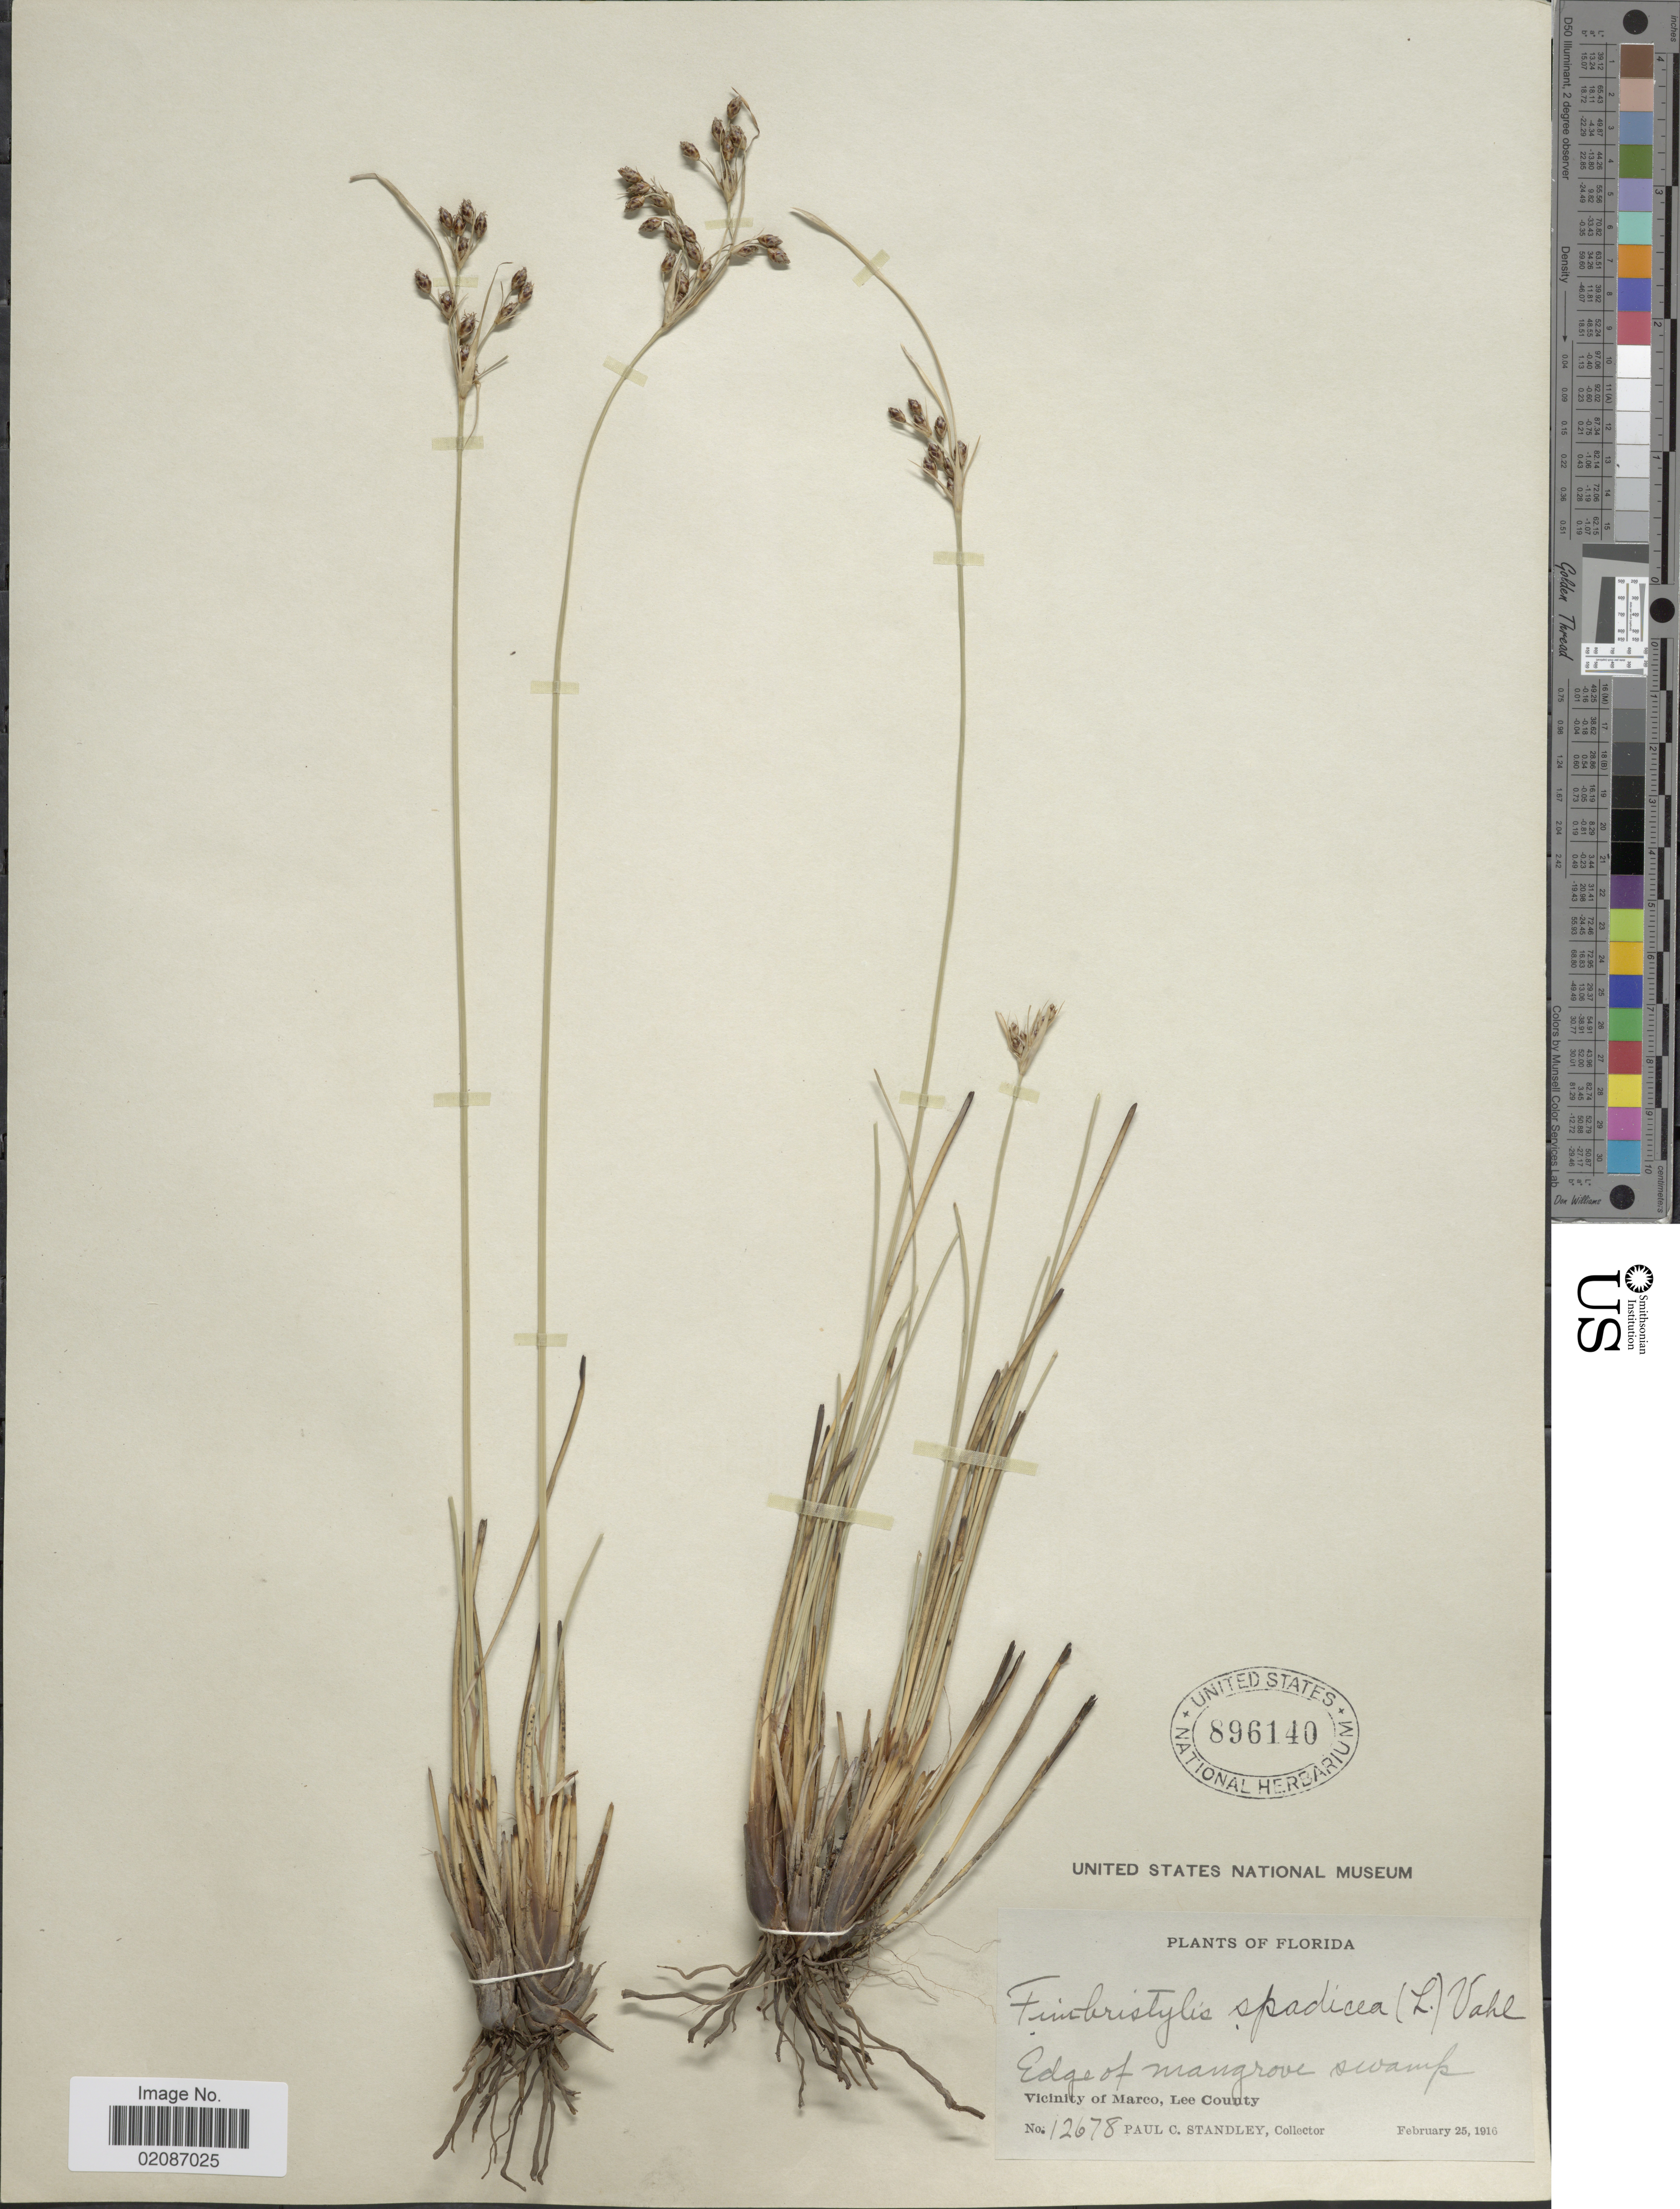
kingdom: Plantae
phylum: Tracheophyta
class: Liliopsida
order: Poales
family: Cyperaceae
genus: Fimbristylis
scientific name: Fimbristylis puberula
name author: (Michx.) Vahl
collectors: P. C. Standley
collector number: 12678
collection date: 1916-02-25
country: United States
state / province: Florida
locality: Vicinity of Marco, Lee County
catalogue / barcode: US 896140